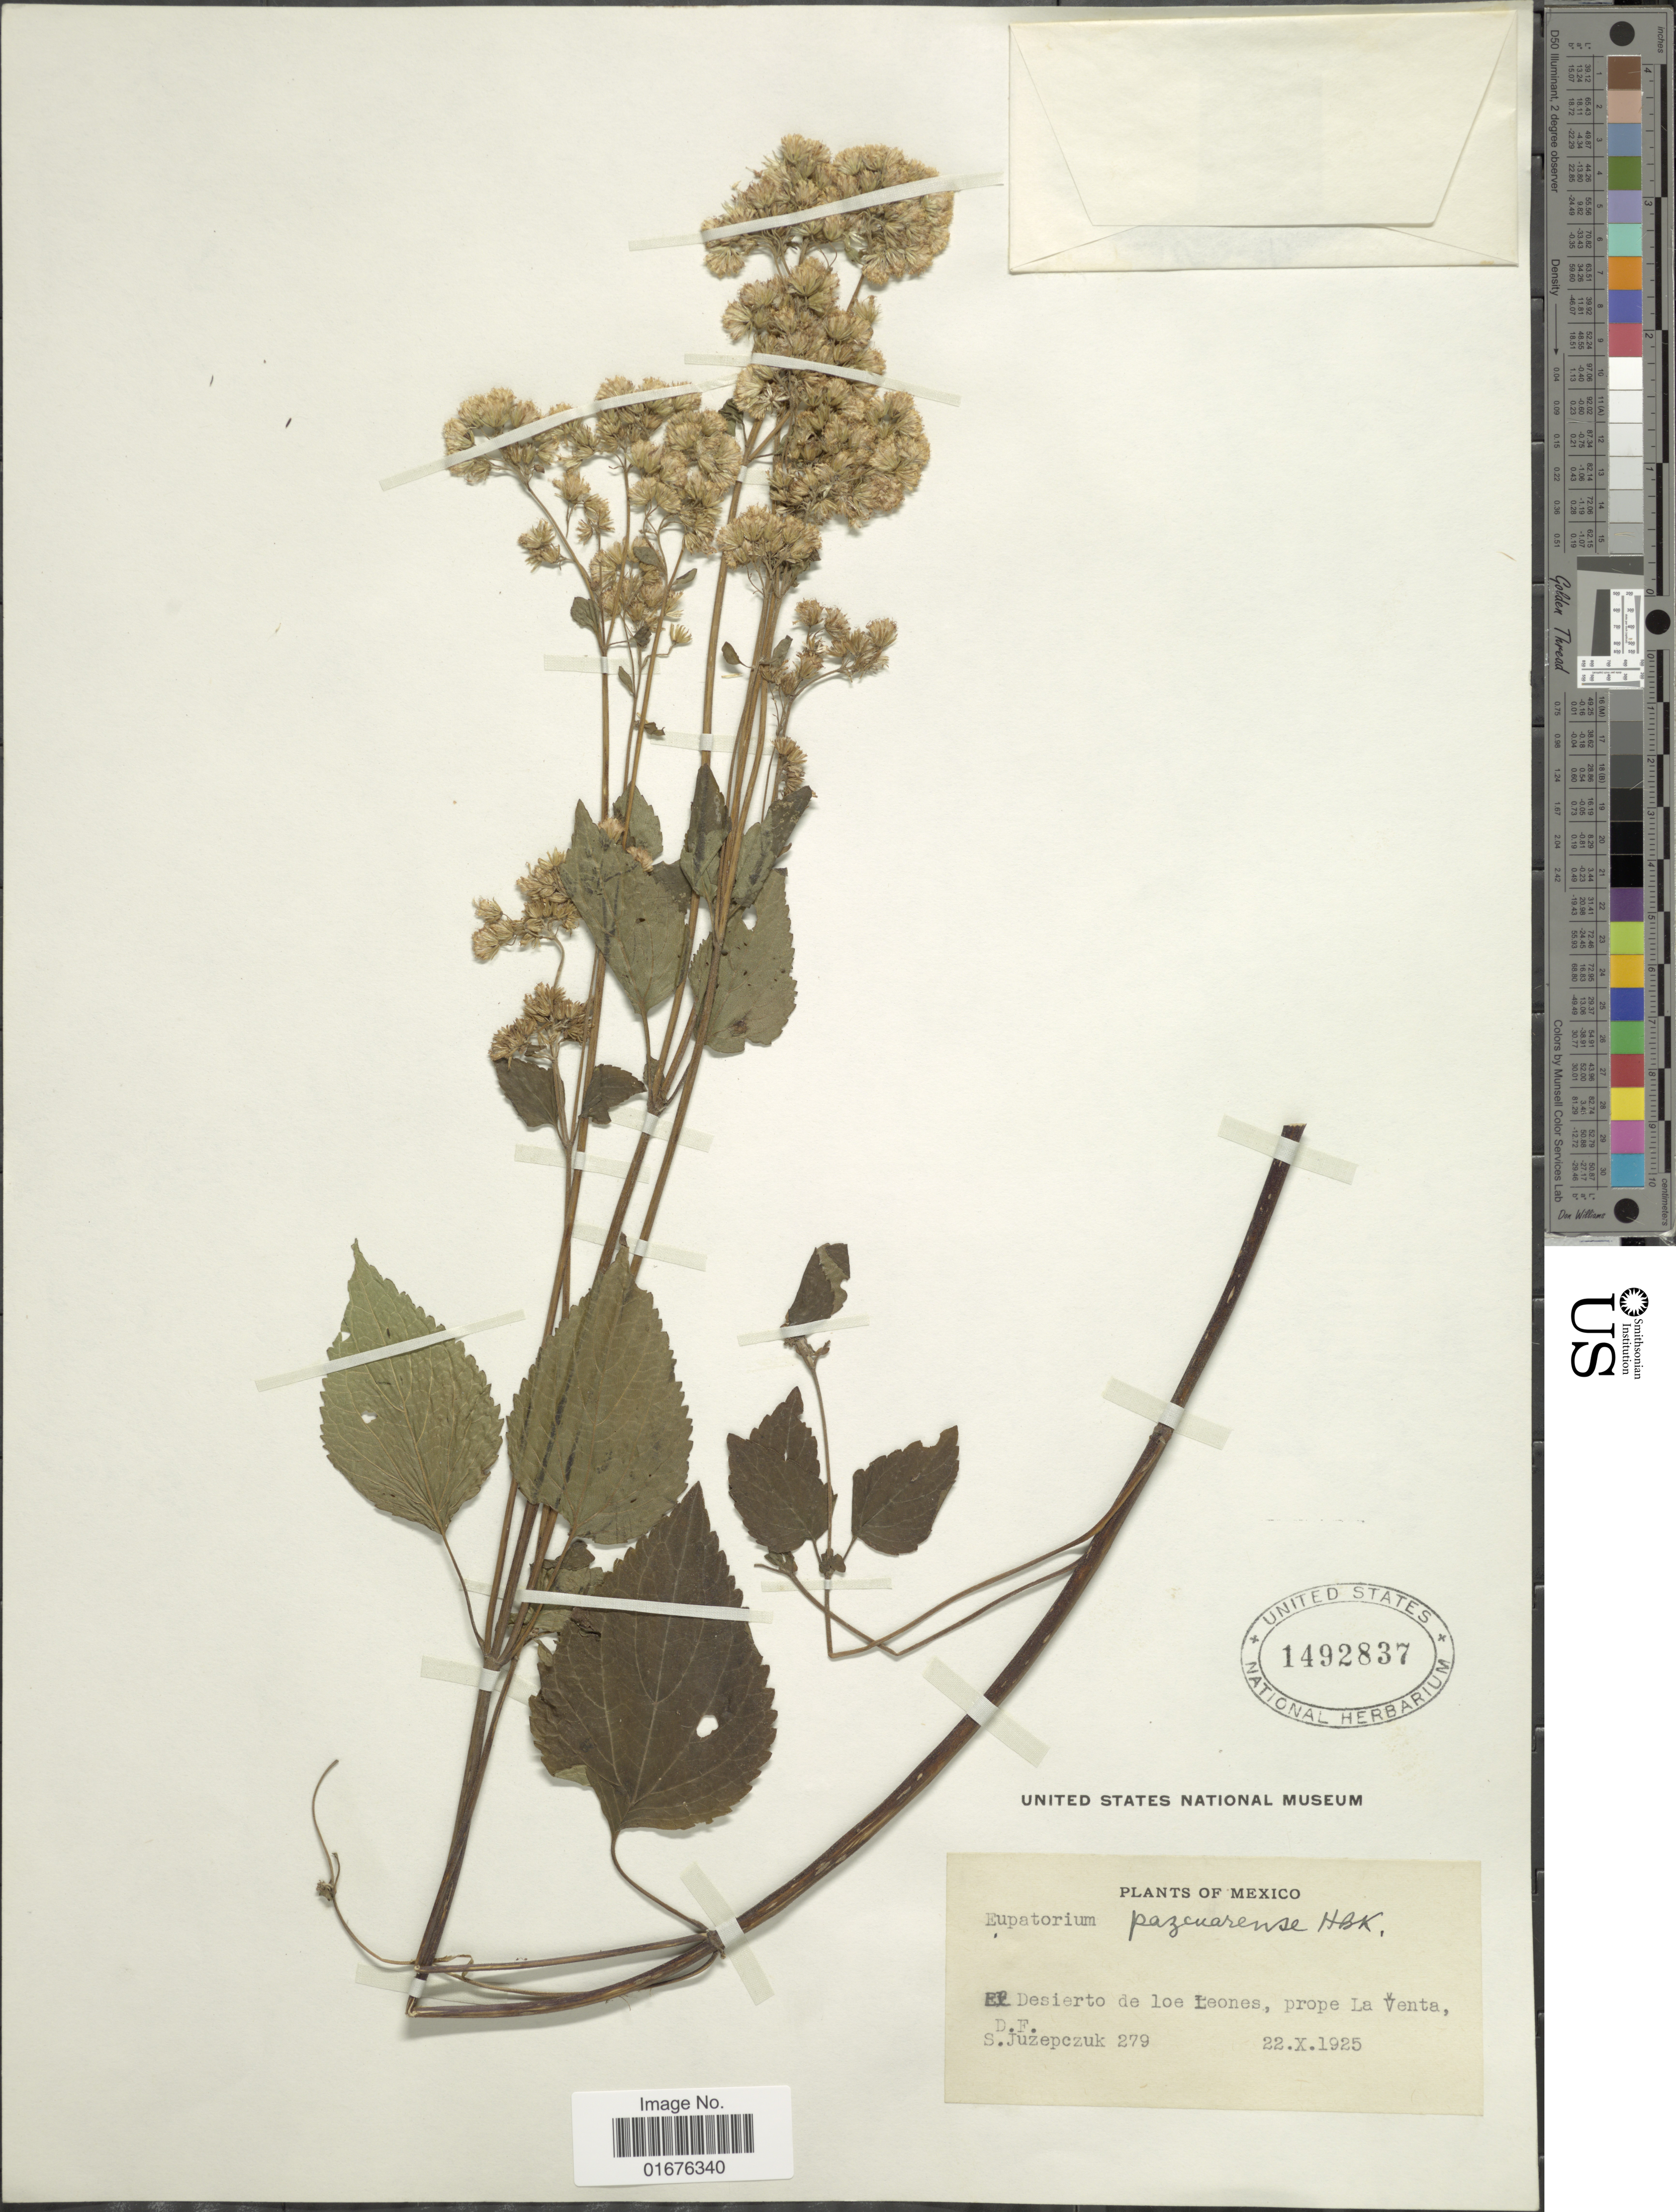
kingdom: Plantae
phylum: Tracheophyta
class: Magnoliopsida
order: Asterales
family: Asteraceae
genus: Ageratina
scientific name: Ageratina pazcuarensis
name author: (Kunth) R.M. King & H. Rob.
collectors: S. V. Juzepczuk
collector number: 279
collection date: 1925-10-22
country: Mexico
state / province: Distrito Federal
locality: El Desierto de loe Leones, prope La Vente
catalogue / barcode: US 1492837